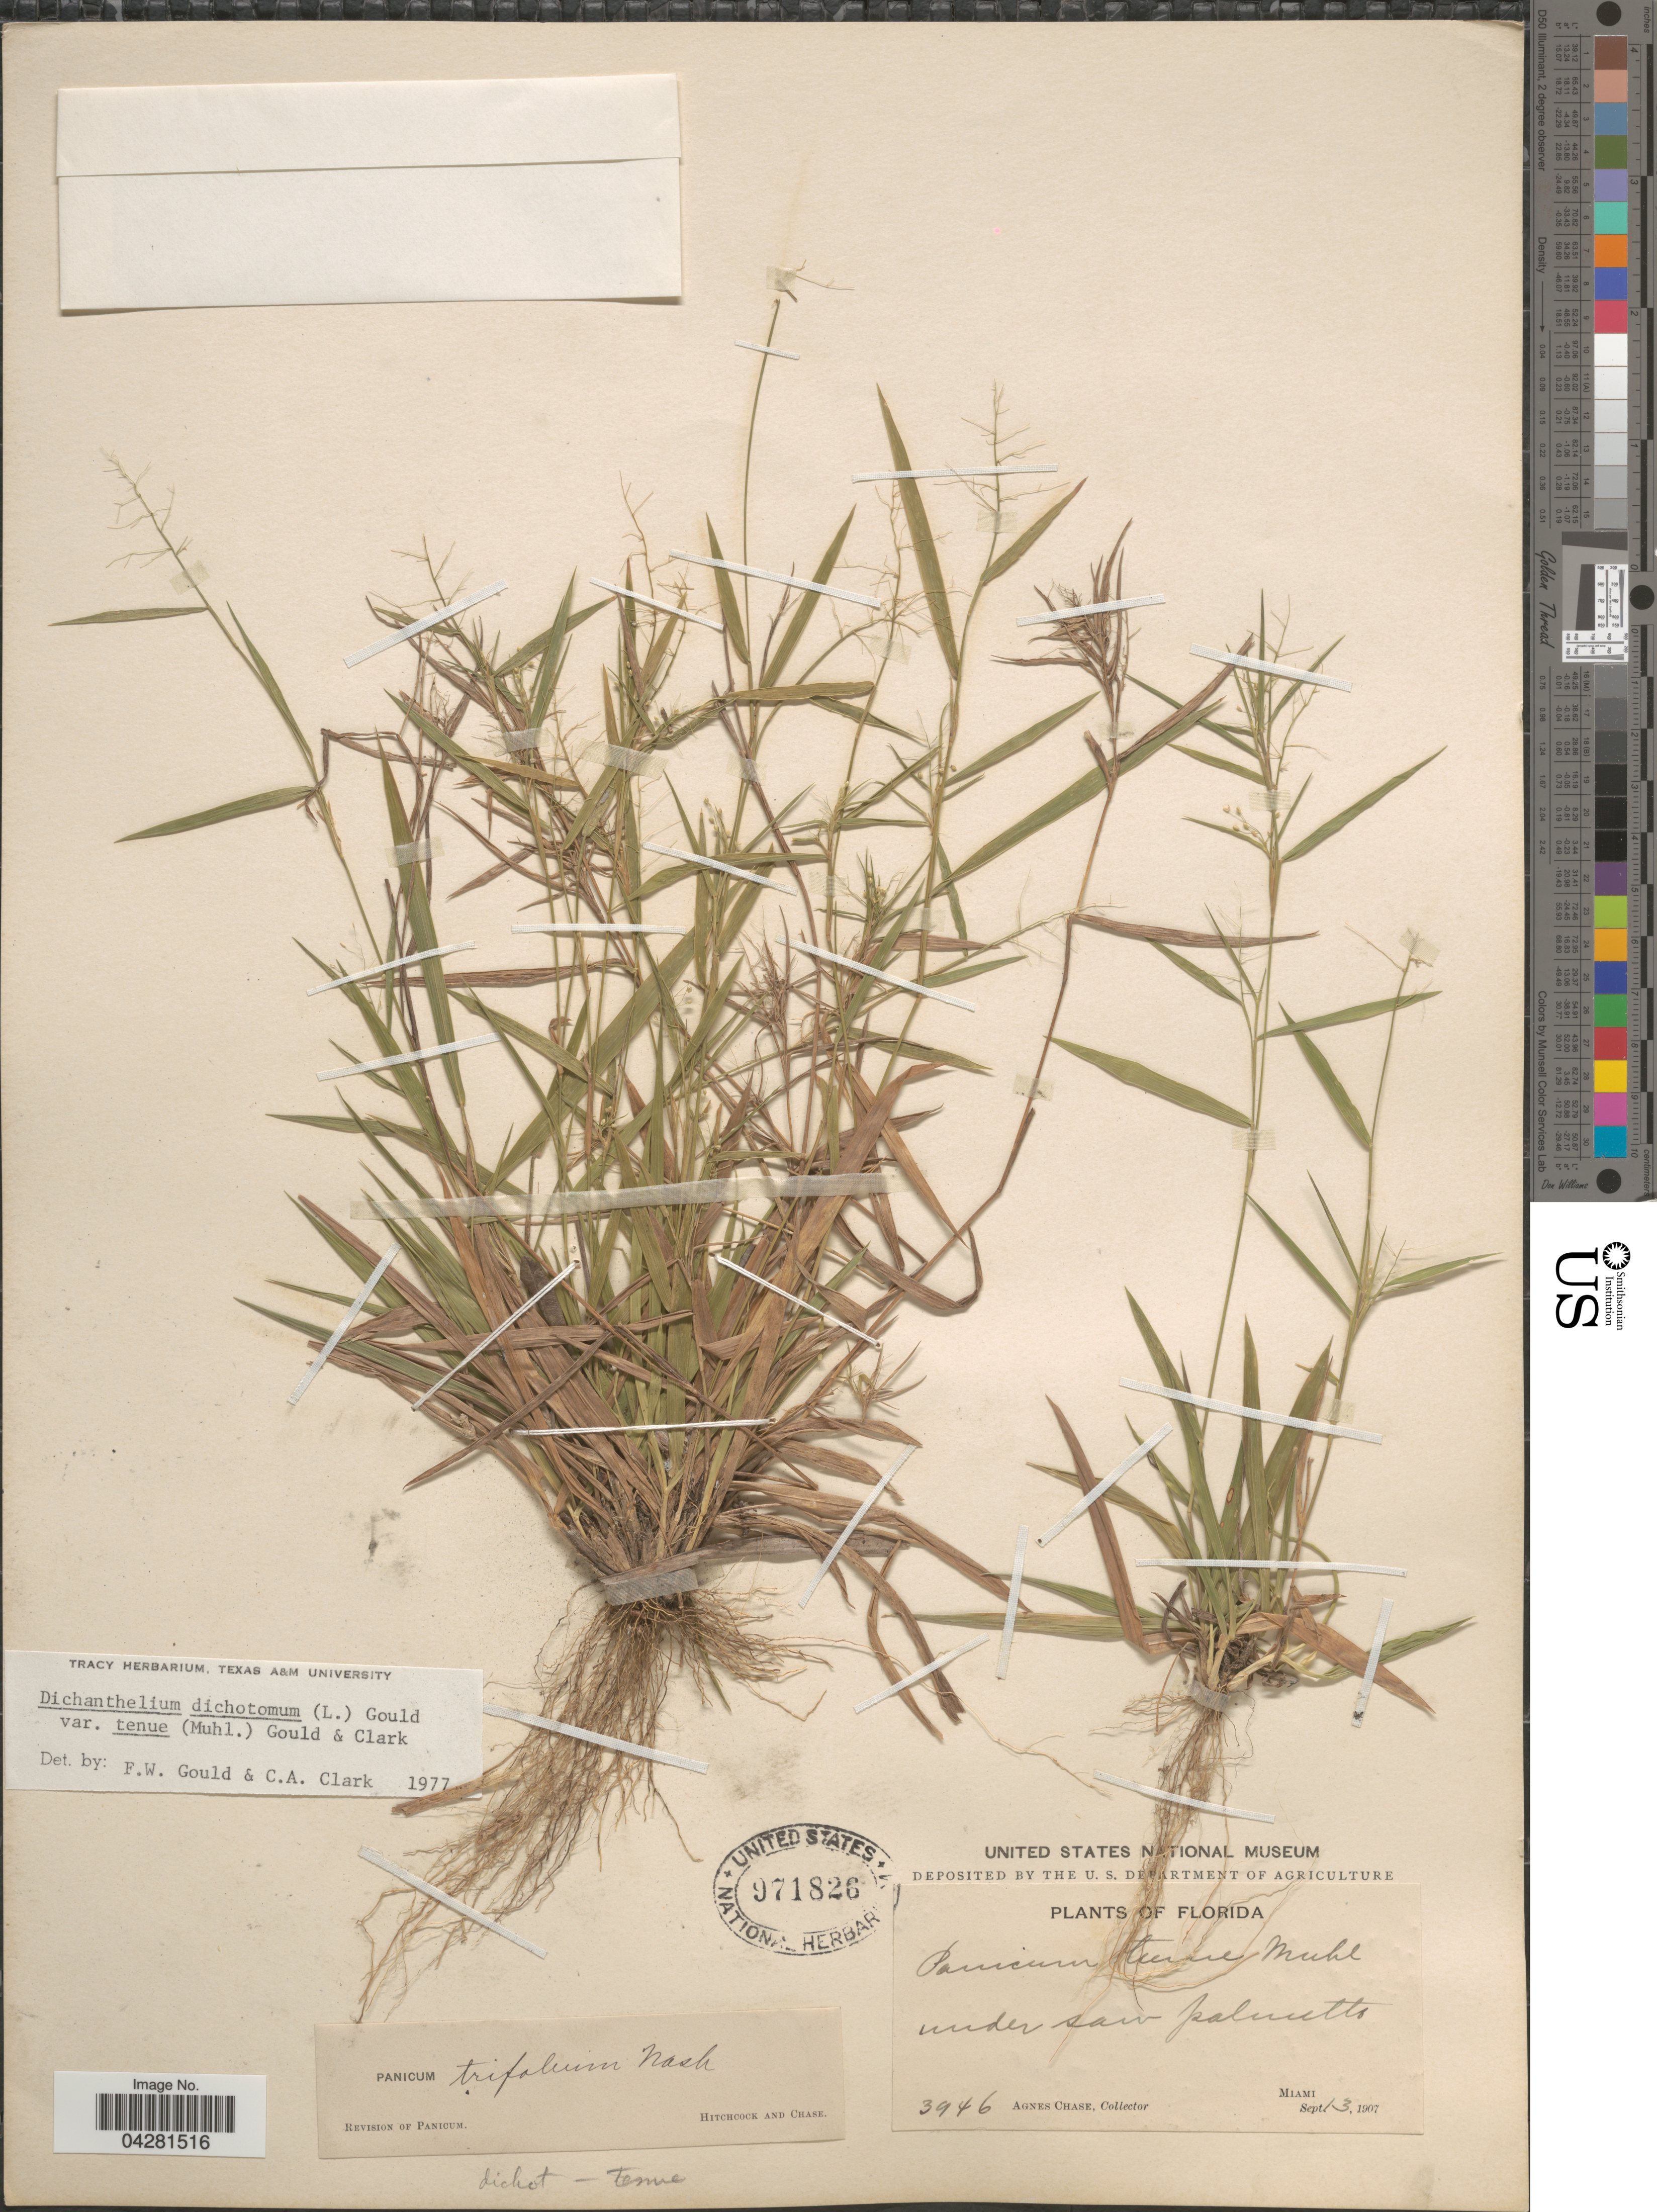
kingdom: Plantae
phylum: Tracheophyta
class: Liliopsida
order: Poales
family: Poaceae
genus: Dichanthelium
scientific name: Dichanthelium dichotomum var. unciphyllum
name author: (Trin.) Davidse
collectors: A. Chase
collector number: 3946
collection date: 1907-09-13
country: United States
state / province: Florida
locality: Under saw palmetto. Miami.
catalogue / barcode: US 971826